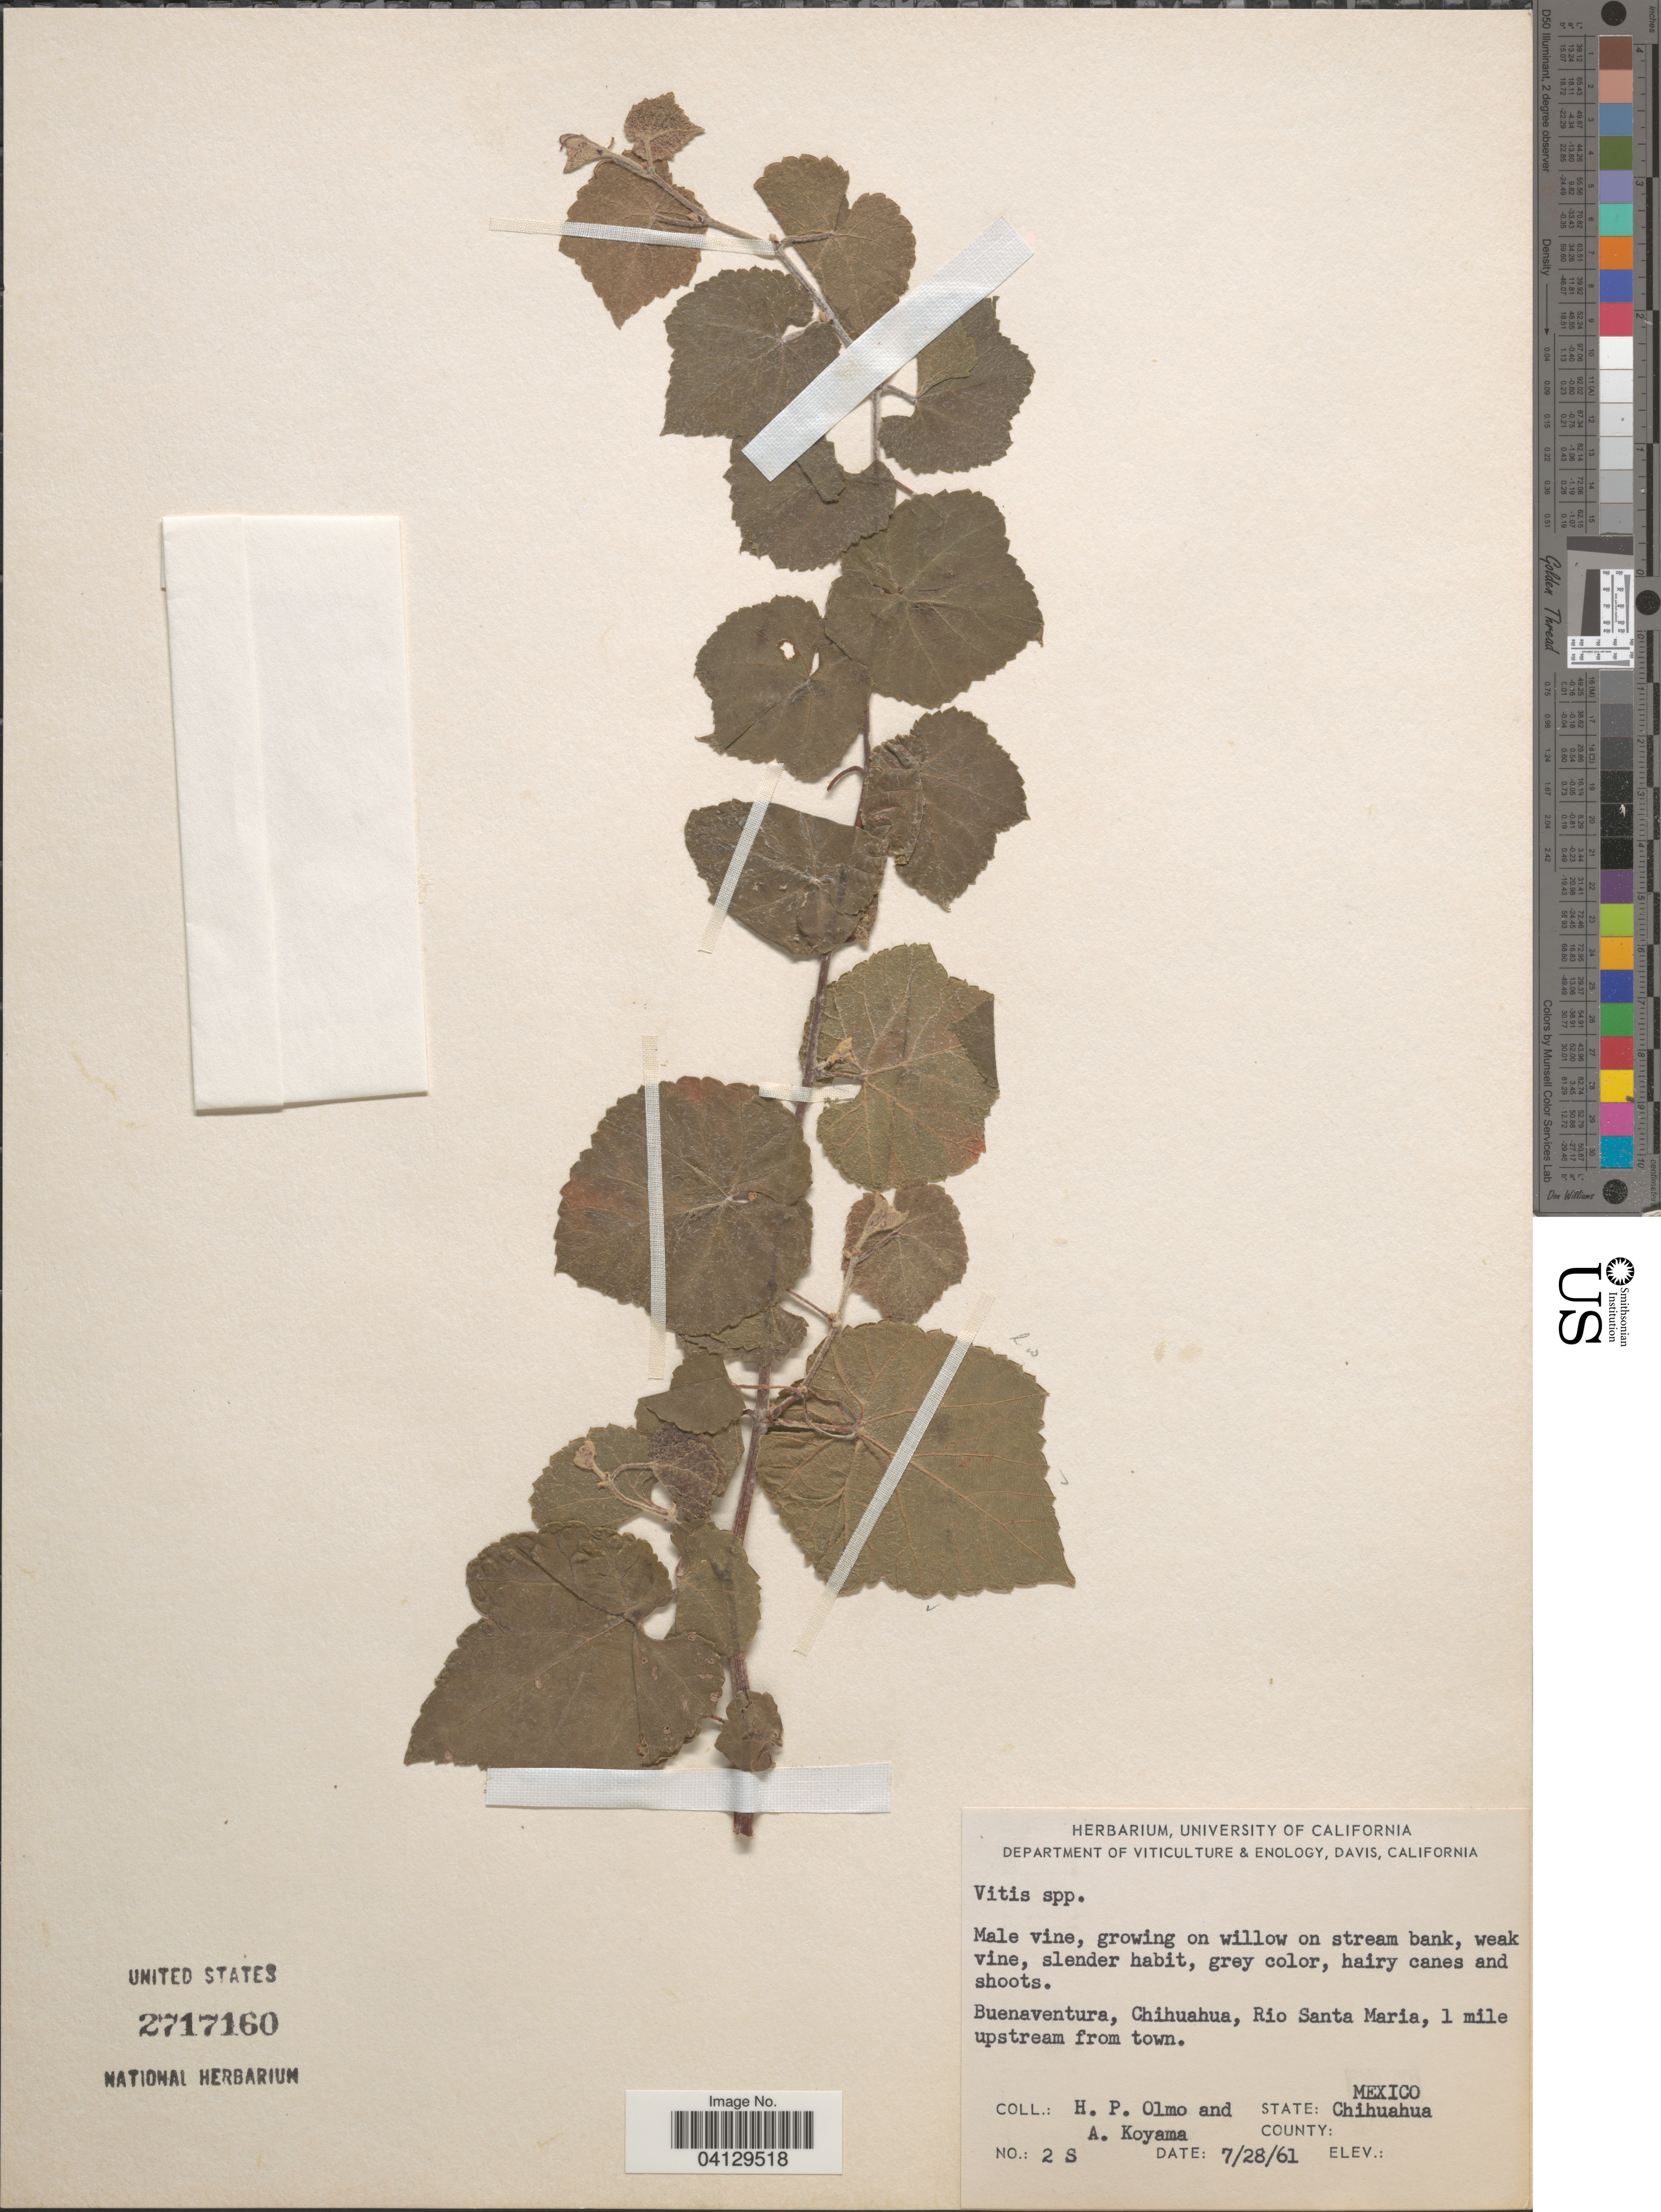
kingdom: Plantae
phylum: Tracheophyta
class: Magnoliopsida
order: Vitales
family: Vitaceae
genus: Vitis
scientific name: Vitis sp.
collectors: H. Olmo & A. Koyama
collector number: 2S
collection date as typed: Transcribed d/m/y: 28/7/61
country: Mexico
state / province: Chihuahua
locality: Buenaventura, Rio Santa Maria, 1 mile upstream from town.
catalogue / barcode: US 2717160